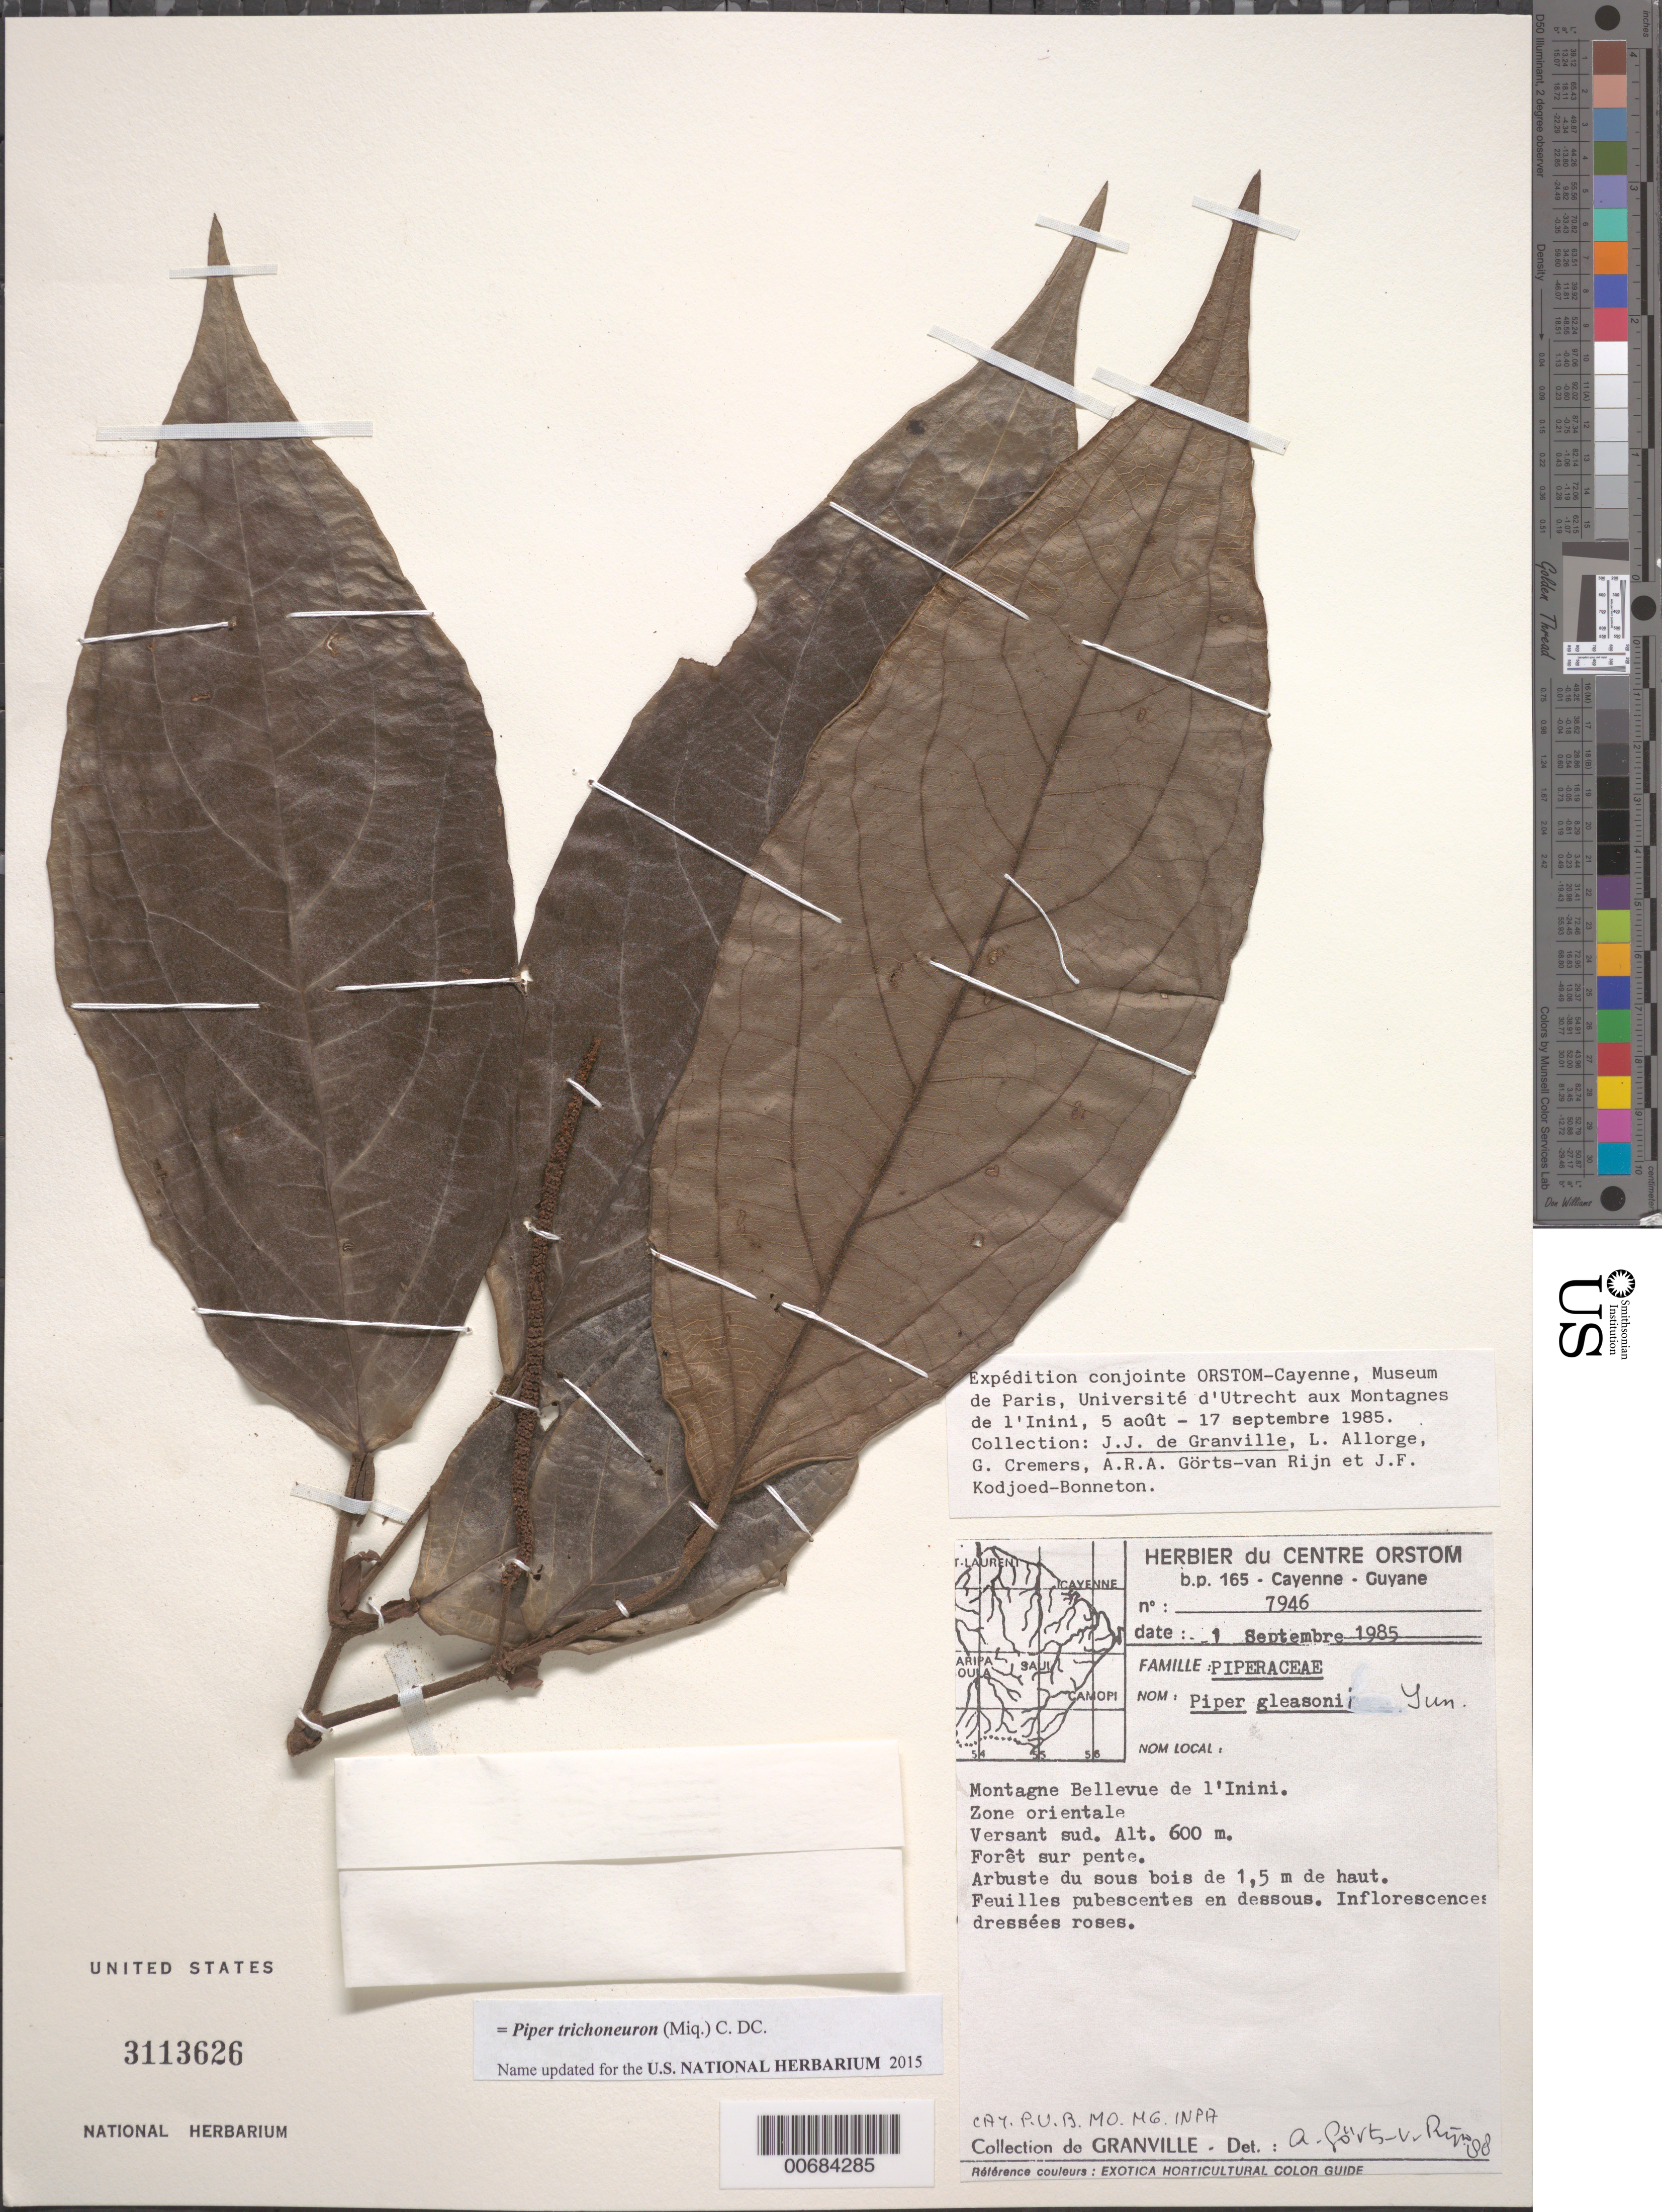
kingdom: Plantae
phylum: Tracheophyta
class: Magnoliopsida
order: Piperales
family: Piperaceae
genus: Piper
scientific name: Piper gleasonii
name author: Yunck.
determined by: Görts-van Rijn, A. R. A.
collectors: J.-J. de Granville, L. Allorge, G. Cremers, A. .R. A. Görts-van Rijn & J. Kodjoed-Bonneton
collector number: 7946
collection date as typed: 1-Sep-85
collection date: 1985-09-01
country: French Guiana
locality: Montagnes Bellevue de l'Inini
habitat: Forêt sur pente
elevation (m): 600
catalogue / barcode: US 3113626